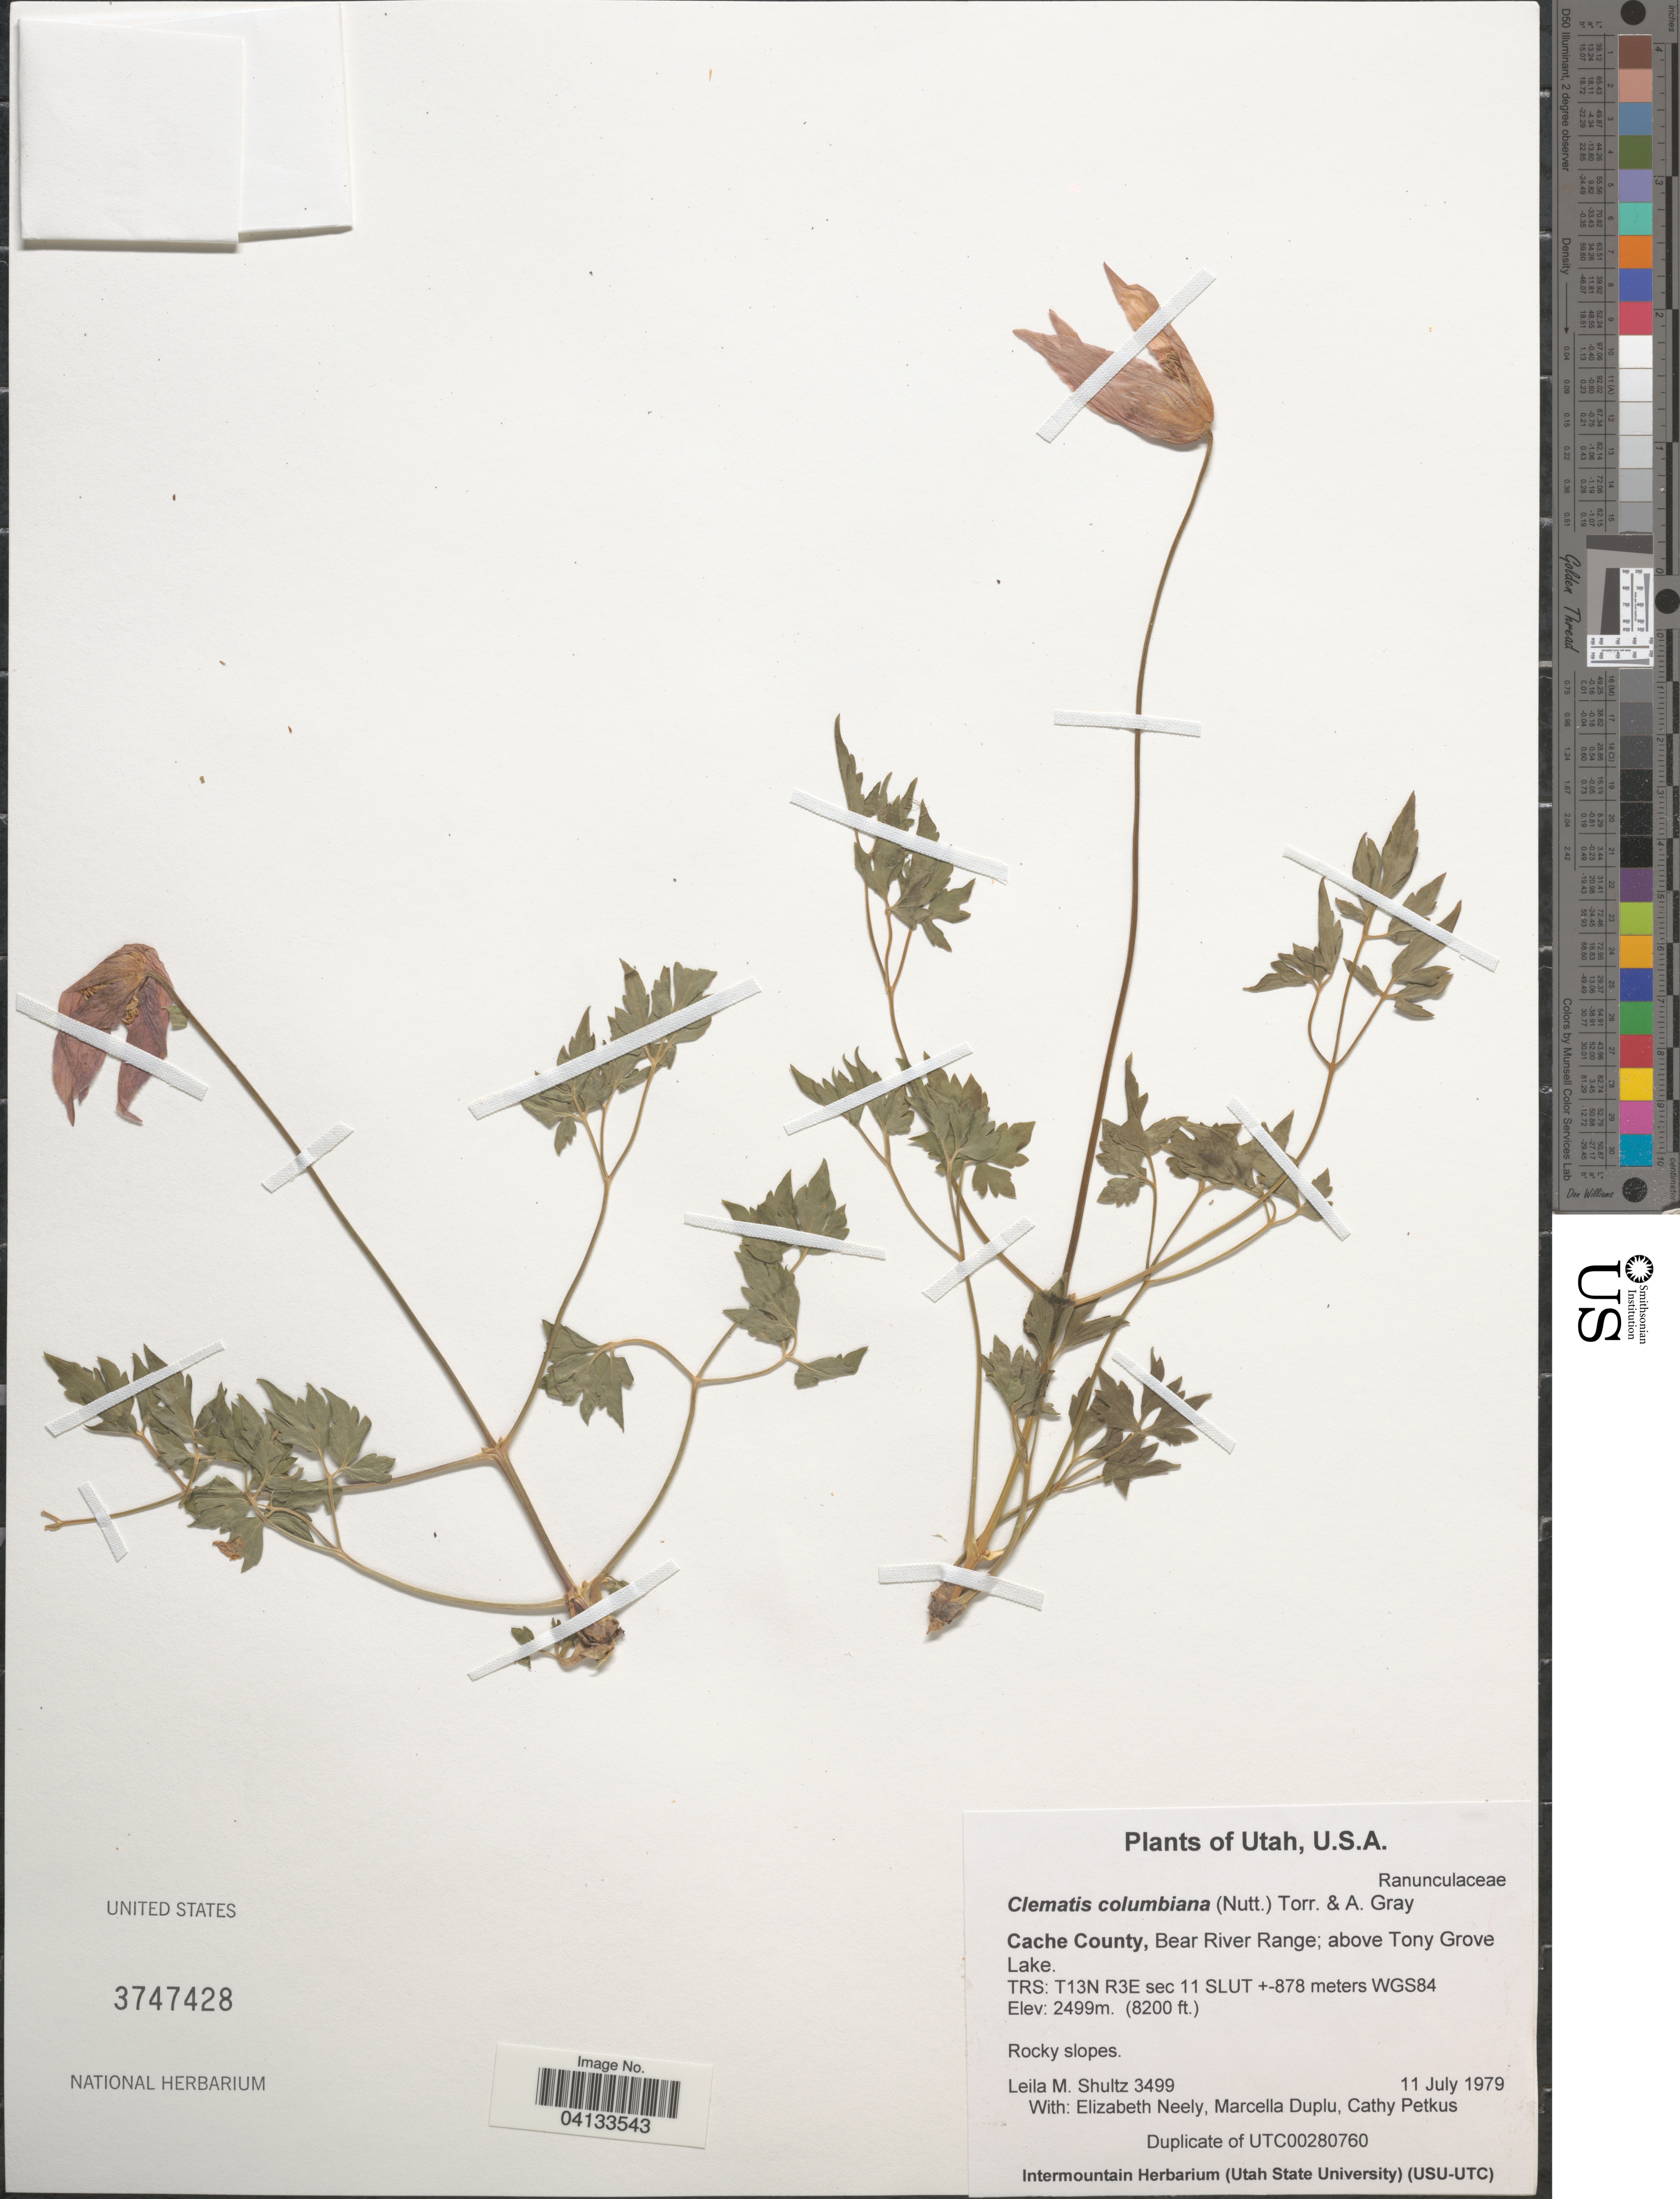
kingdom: Plantae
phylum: Tracheophyta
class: Magnoliopsida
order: Ranunculales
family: Ranunculaceae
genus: Clematis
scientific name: Clematis columbiana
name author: (Nutt.) Torr. & A. Gray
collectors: L. Shultz, E. Neely, M. Duplu & C. Petkus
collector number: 3499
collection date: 1979-07-11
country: United States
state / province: Utah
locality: Cache County, Bear River Range; above Tony Grove Lake. TRS: T13N R3E sec 11 SLUT +-878 meters WGS84.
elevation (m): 2499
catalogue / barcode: US 3747428